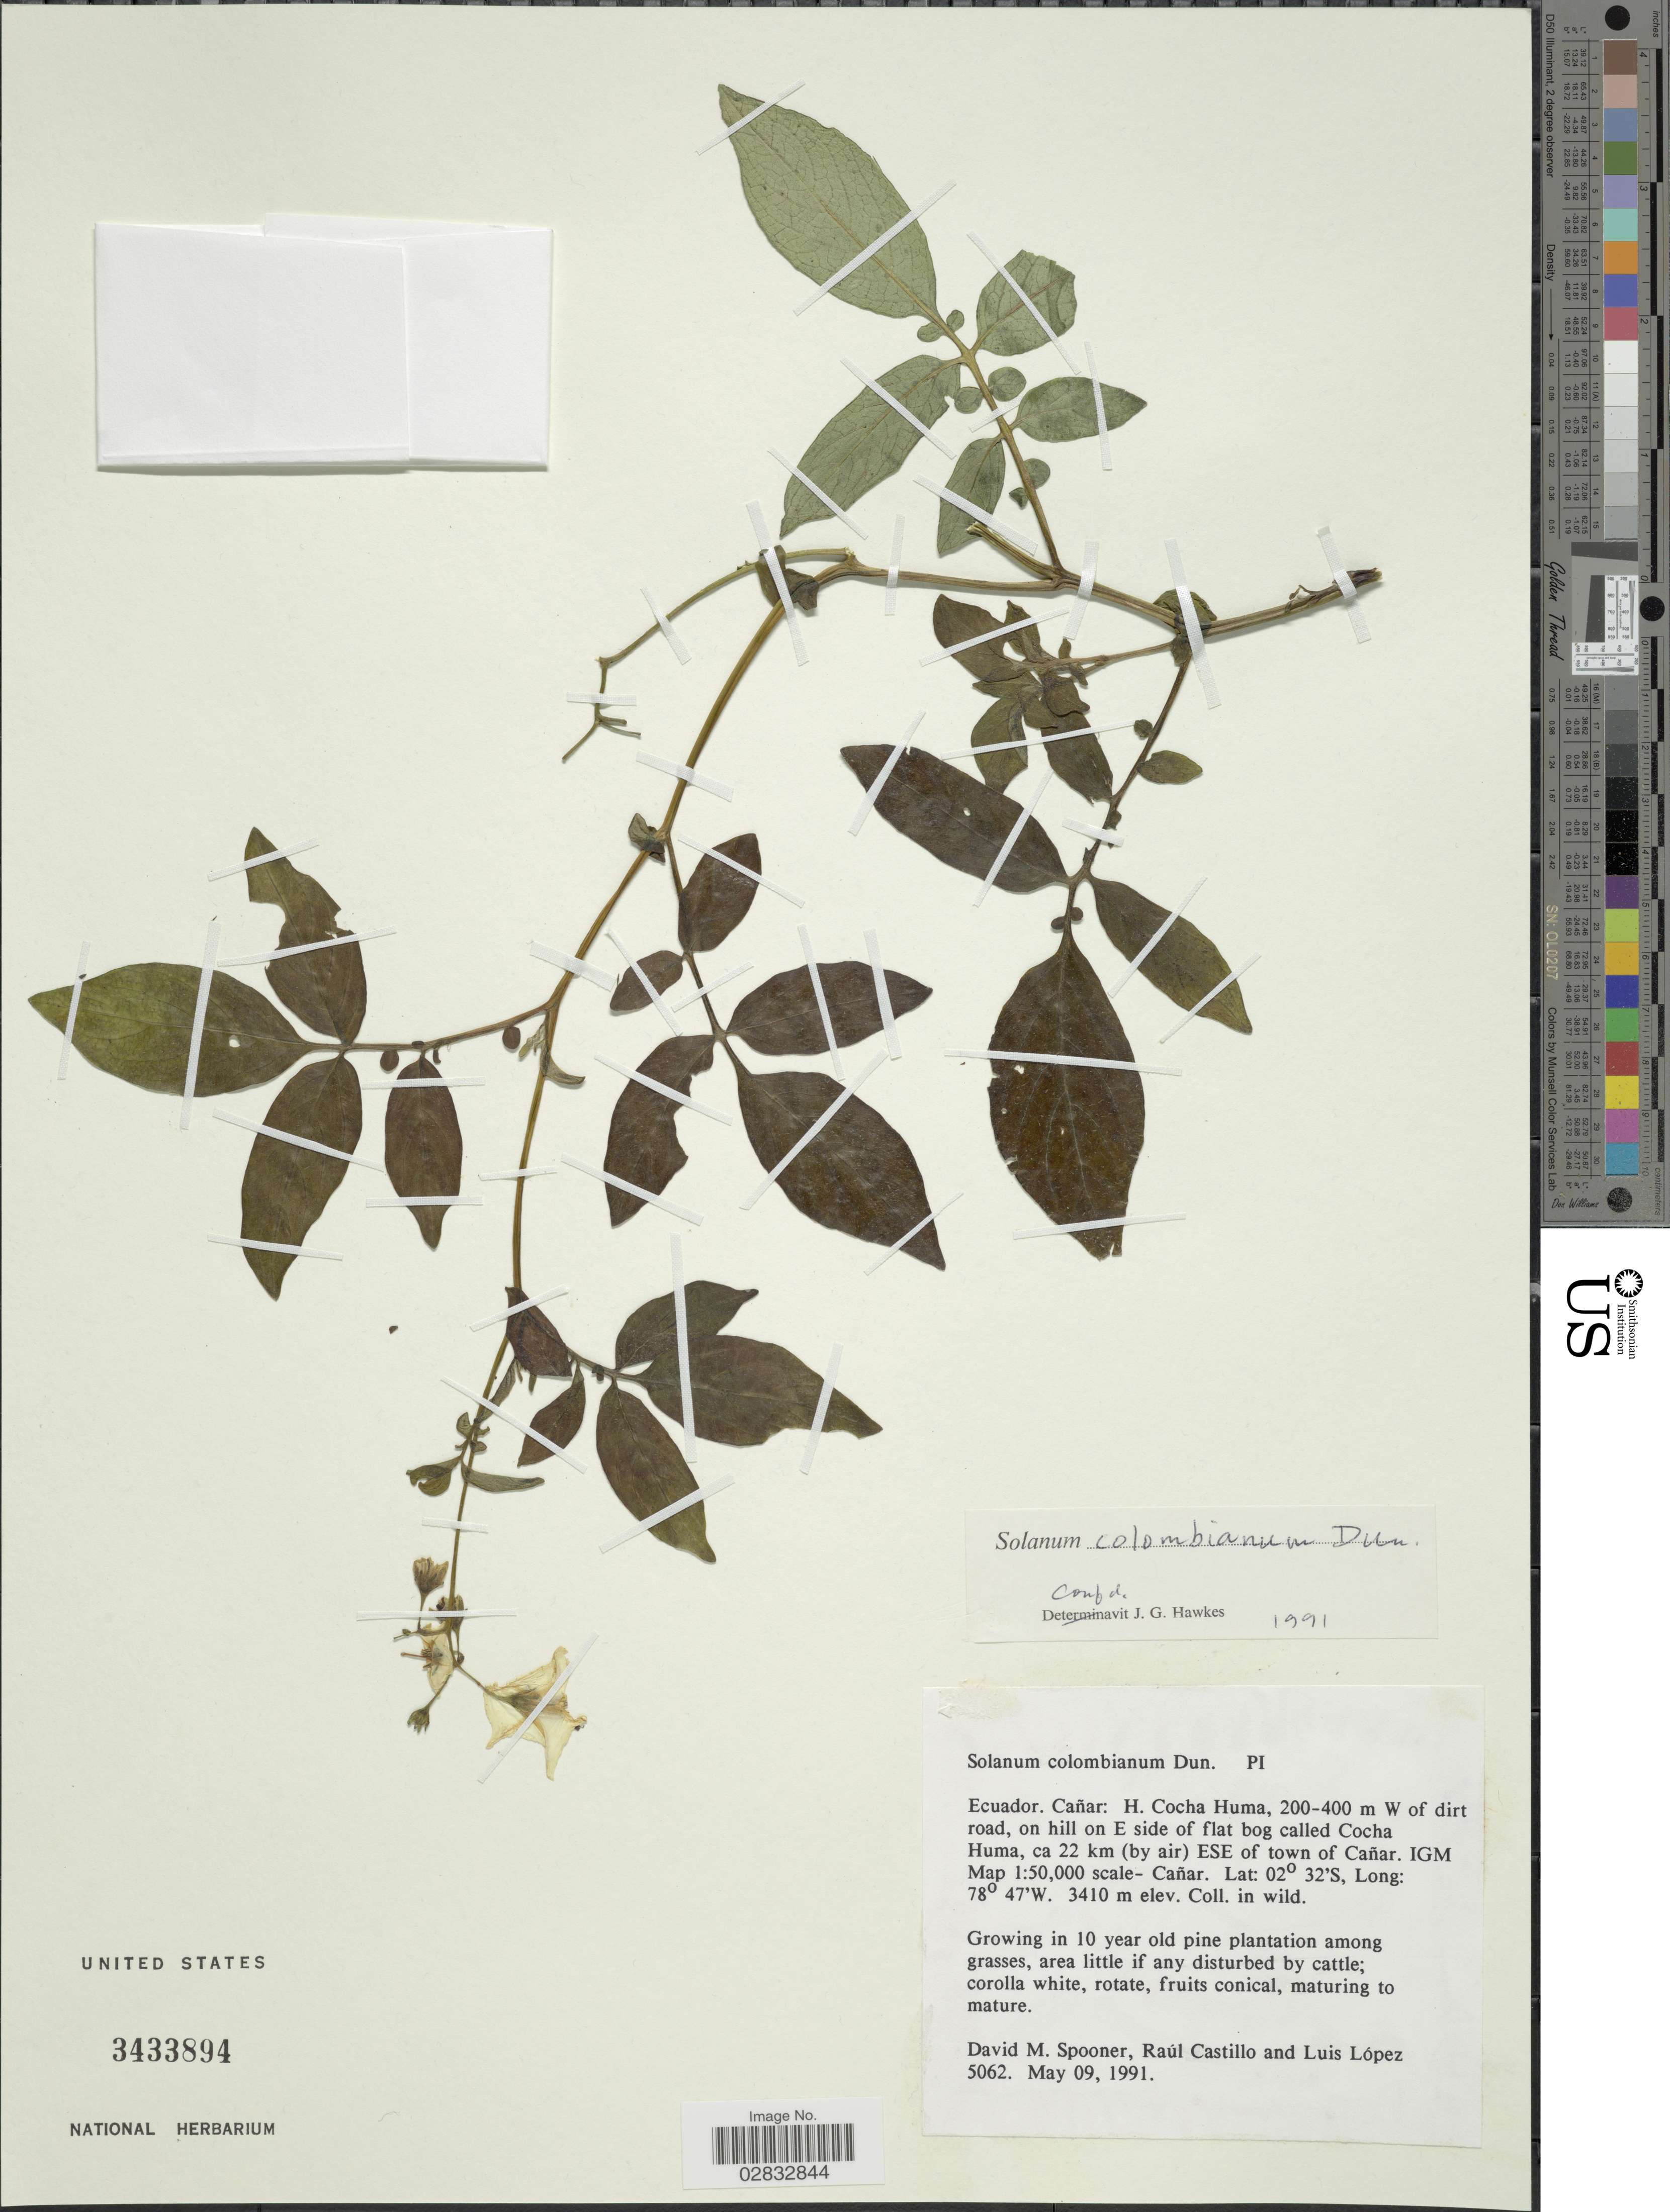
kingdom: Plantae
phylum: Tracheophyta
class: Magnoliopsida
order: Solanales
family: Solanaceae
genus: Solanum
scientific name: Solanum colombianum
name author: Dunal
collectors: D. Spooner, R. Castillo & L. López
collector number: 5062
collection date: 1991-05-09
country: Ecuador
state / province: Cañar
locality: H. Cocha Huma, 200-400 m W of dirt road, on hill on E side of flat bog called Huma, ca 22 km (by air) ESE of town of Cañar. IGM Map 1:50,000 scale- Cañar.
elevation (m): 3410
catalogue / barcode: US 3433894